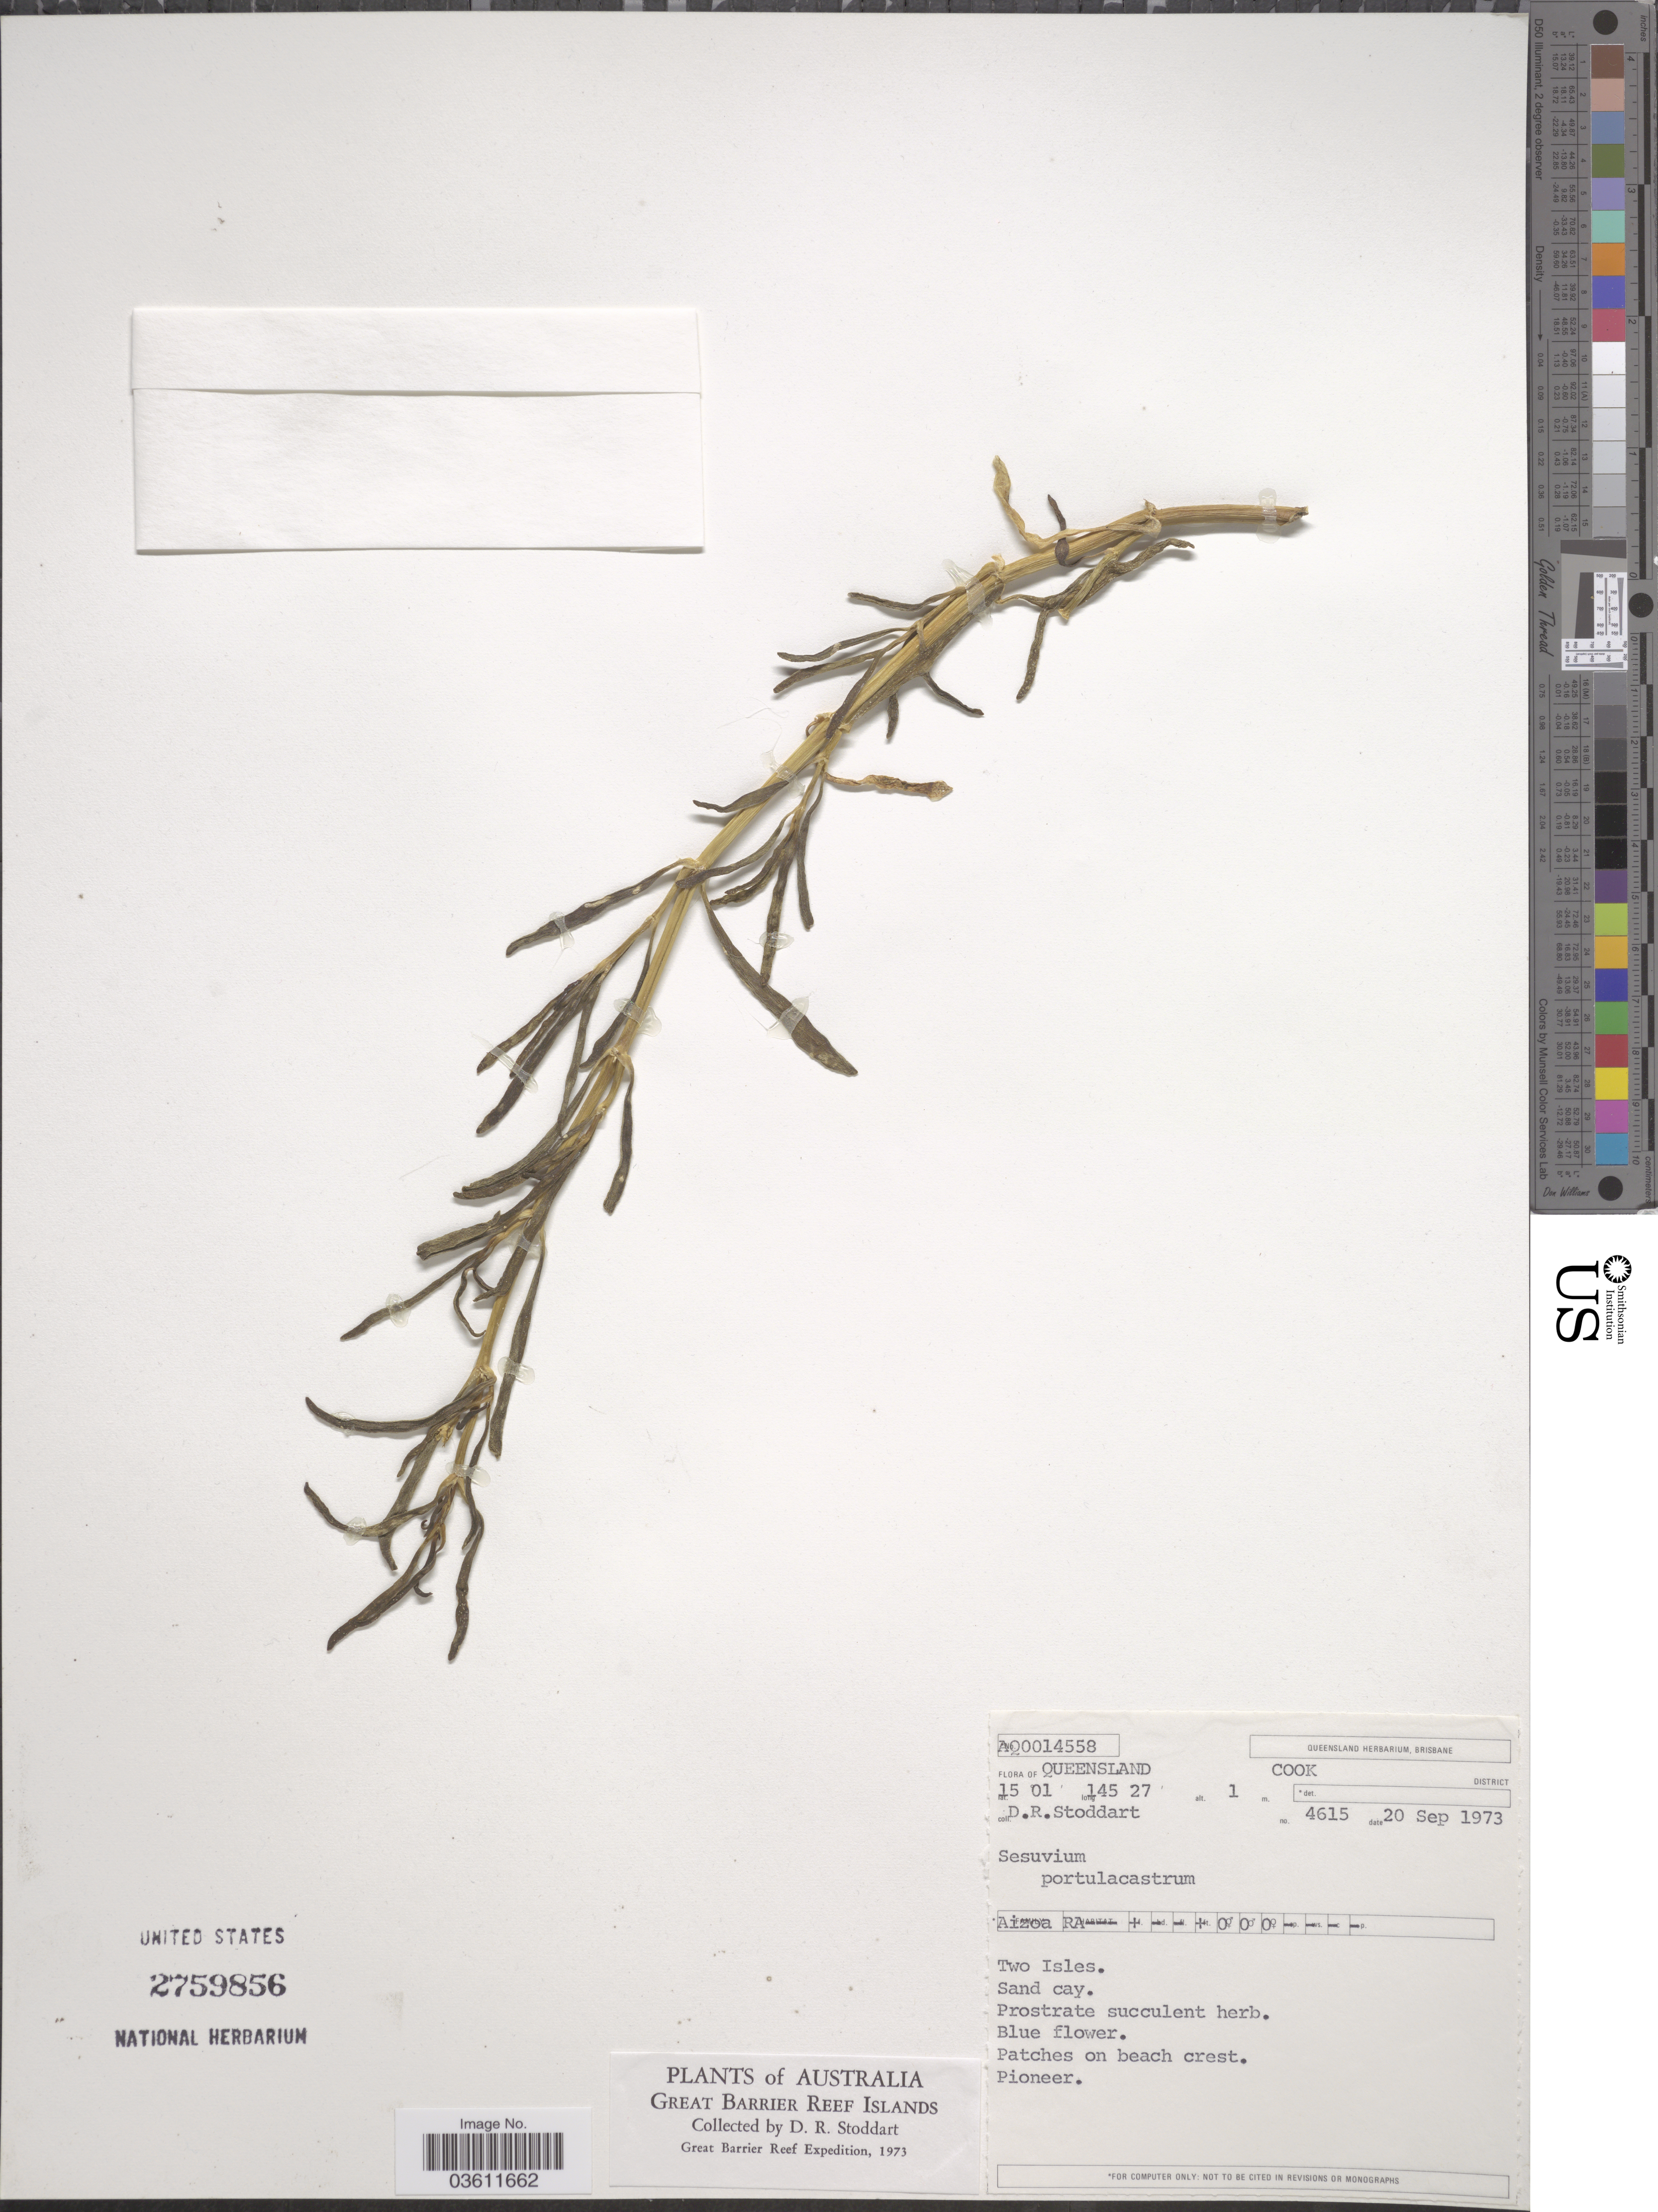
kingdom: Plantae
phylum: Tracheophyta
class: Magnoliopsida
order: Caryophyllales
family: Aizoaceae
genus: Sesuvium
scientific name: Sesuvium portulacastrum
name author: (L.) L.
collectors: D. R. Stoddart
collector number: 4615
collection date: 1973-09-20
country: Australia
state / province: Queensland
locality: Cook District. Two Isles. Sand cay. Great Barrier Reef Islands.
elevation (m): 1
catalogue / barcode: US 2759856